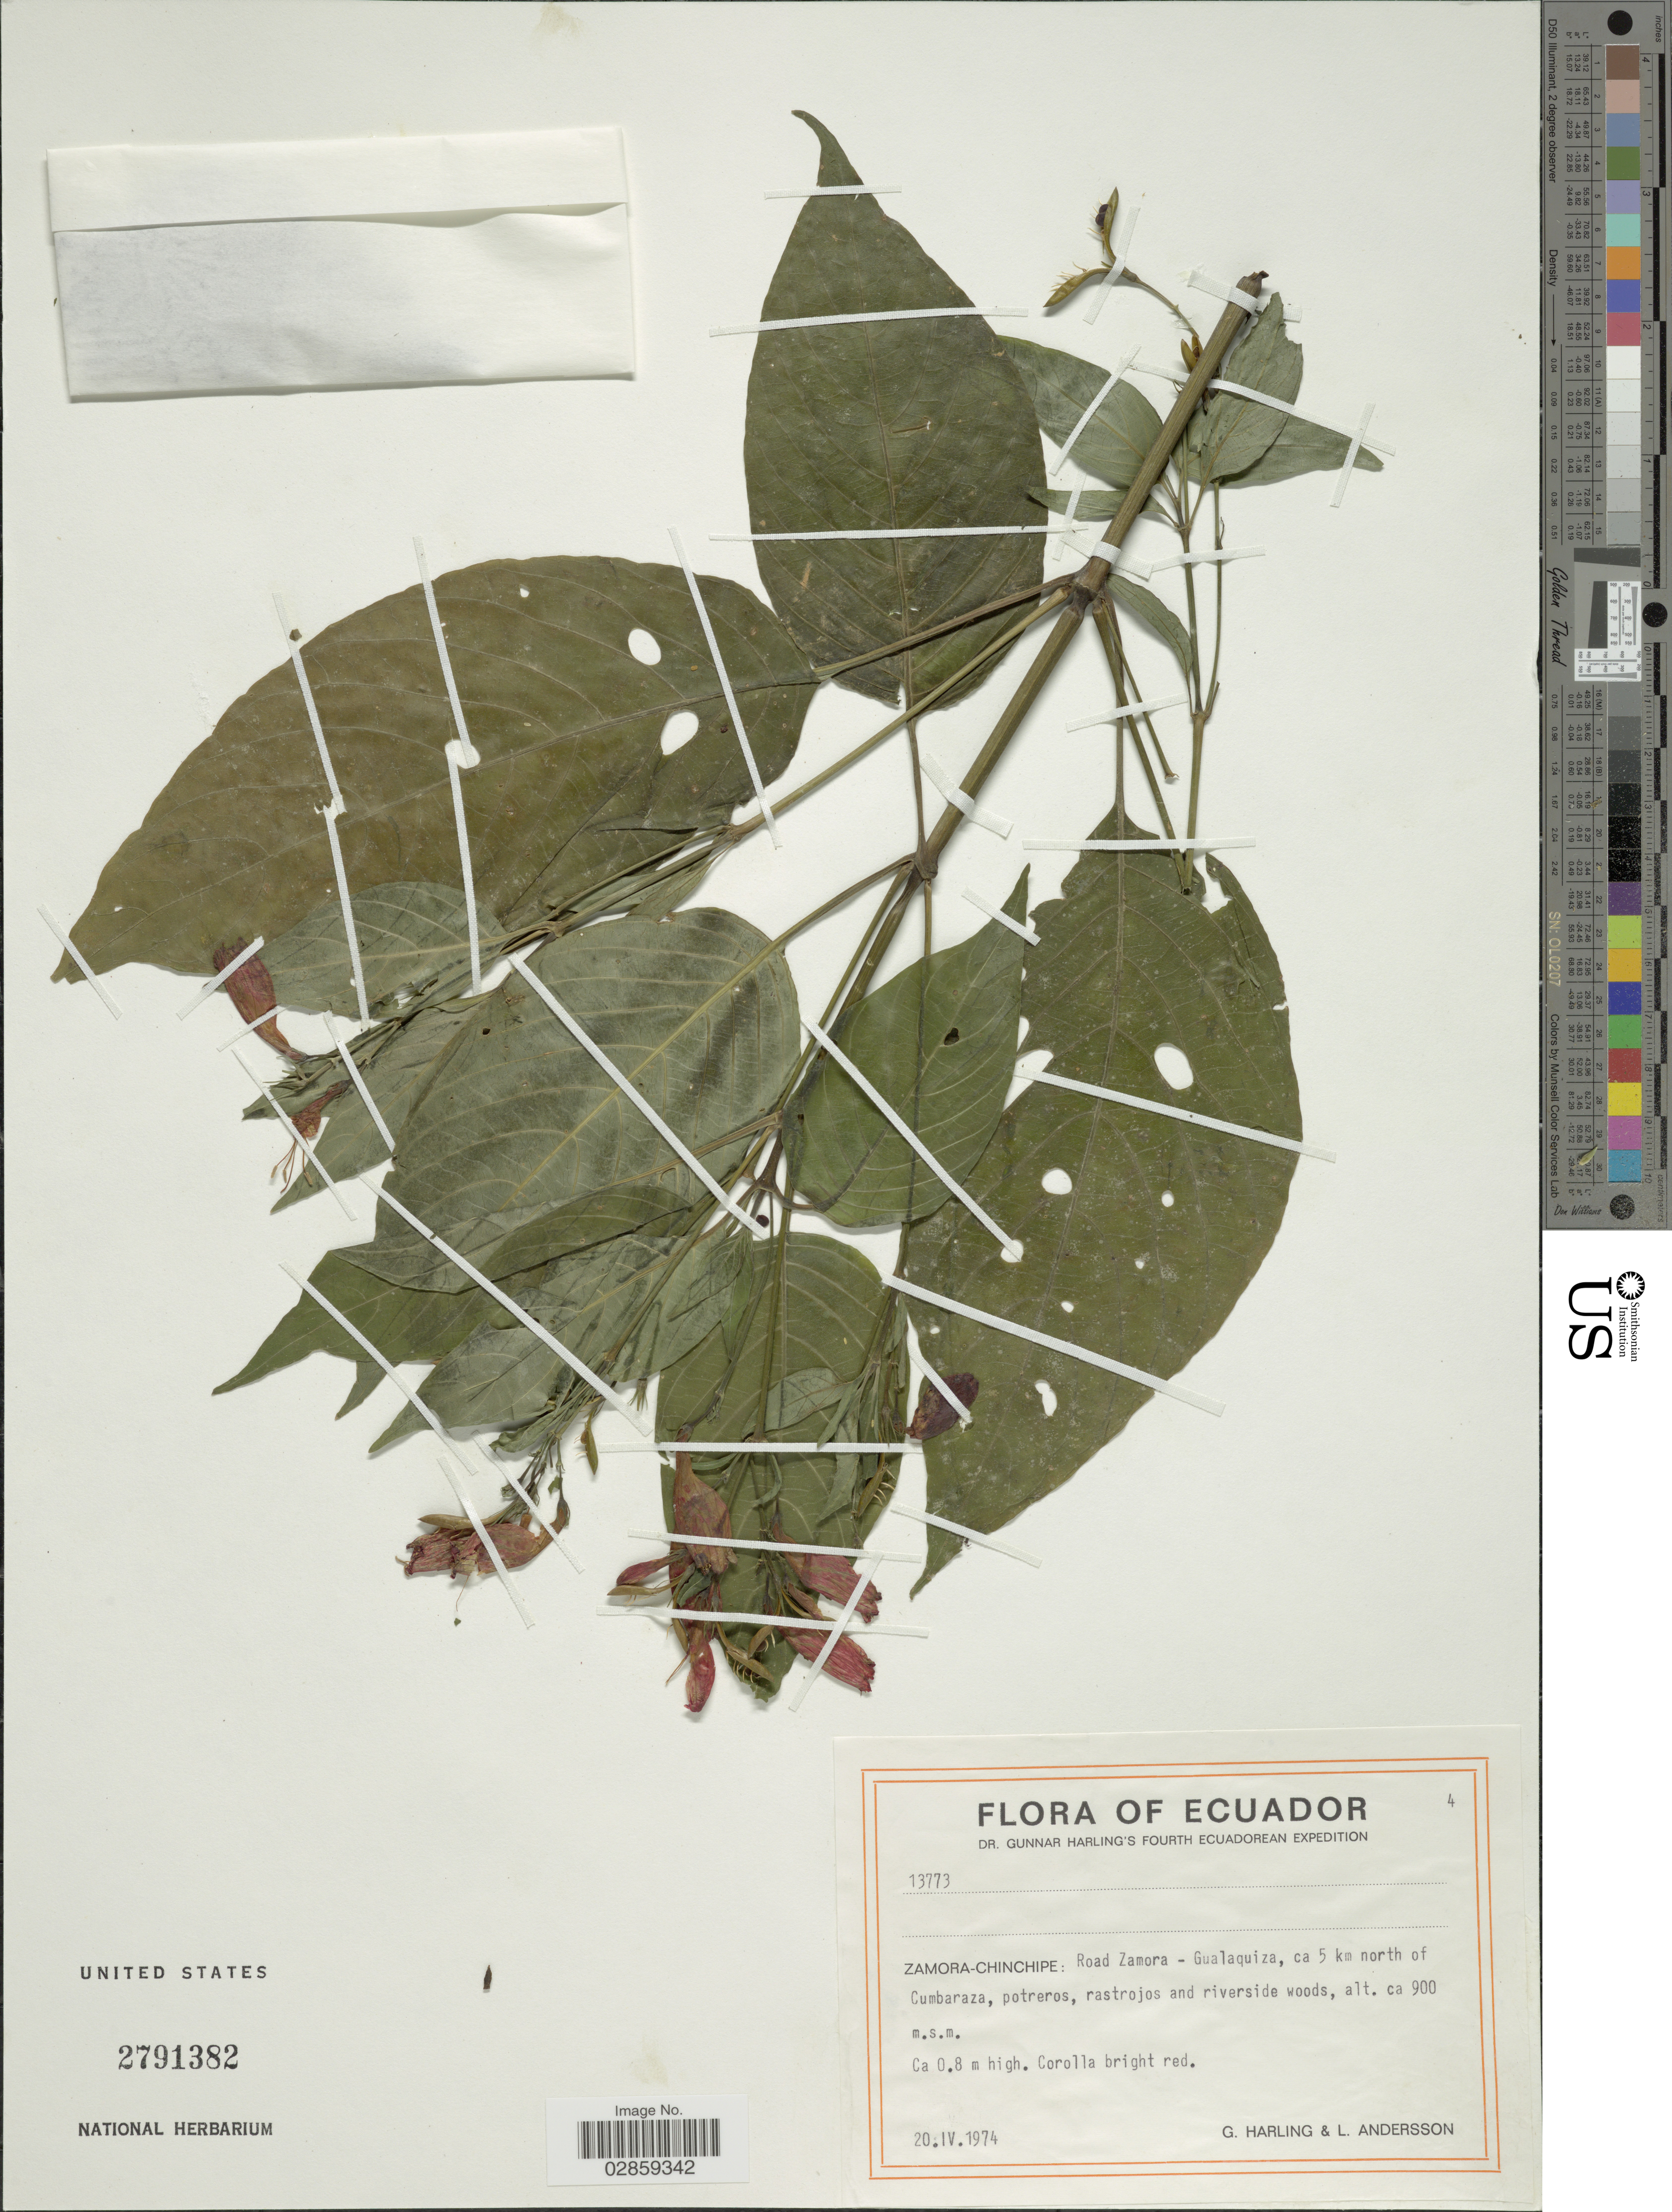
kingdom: Plantae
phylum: Tracheophyta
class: Magnoliopsida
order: Lamiales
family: Acanthaceae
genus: Ruellia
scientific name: Ruellia brevifolia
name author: (Pohl) C. Ezcurra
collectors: G. Harling & L. Andersson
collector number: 13773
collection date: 1974-04-20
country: Ecuador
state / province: Zamora-Chinchipe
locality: Road Zamora-Gualaquiza, ca 5 km north of Cumbaraza.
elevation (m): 900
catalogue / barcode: US 2791382